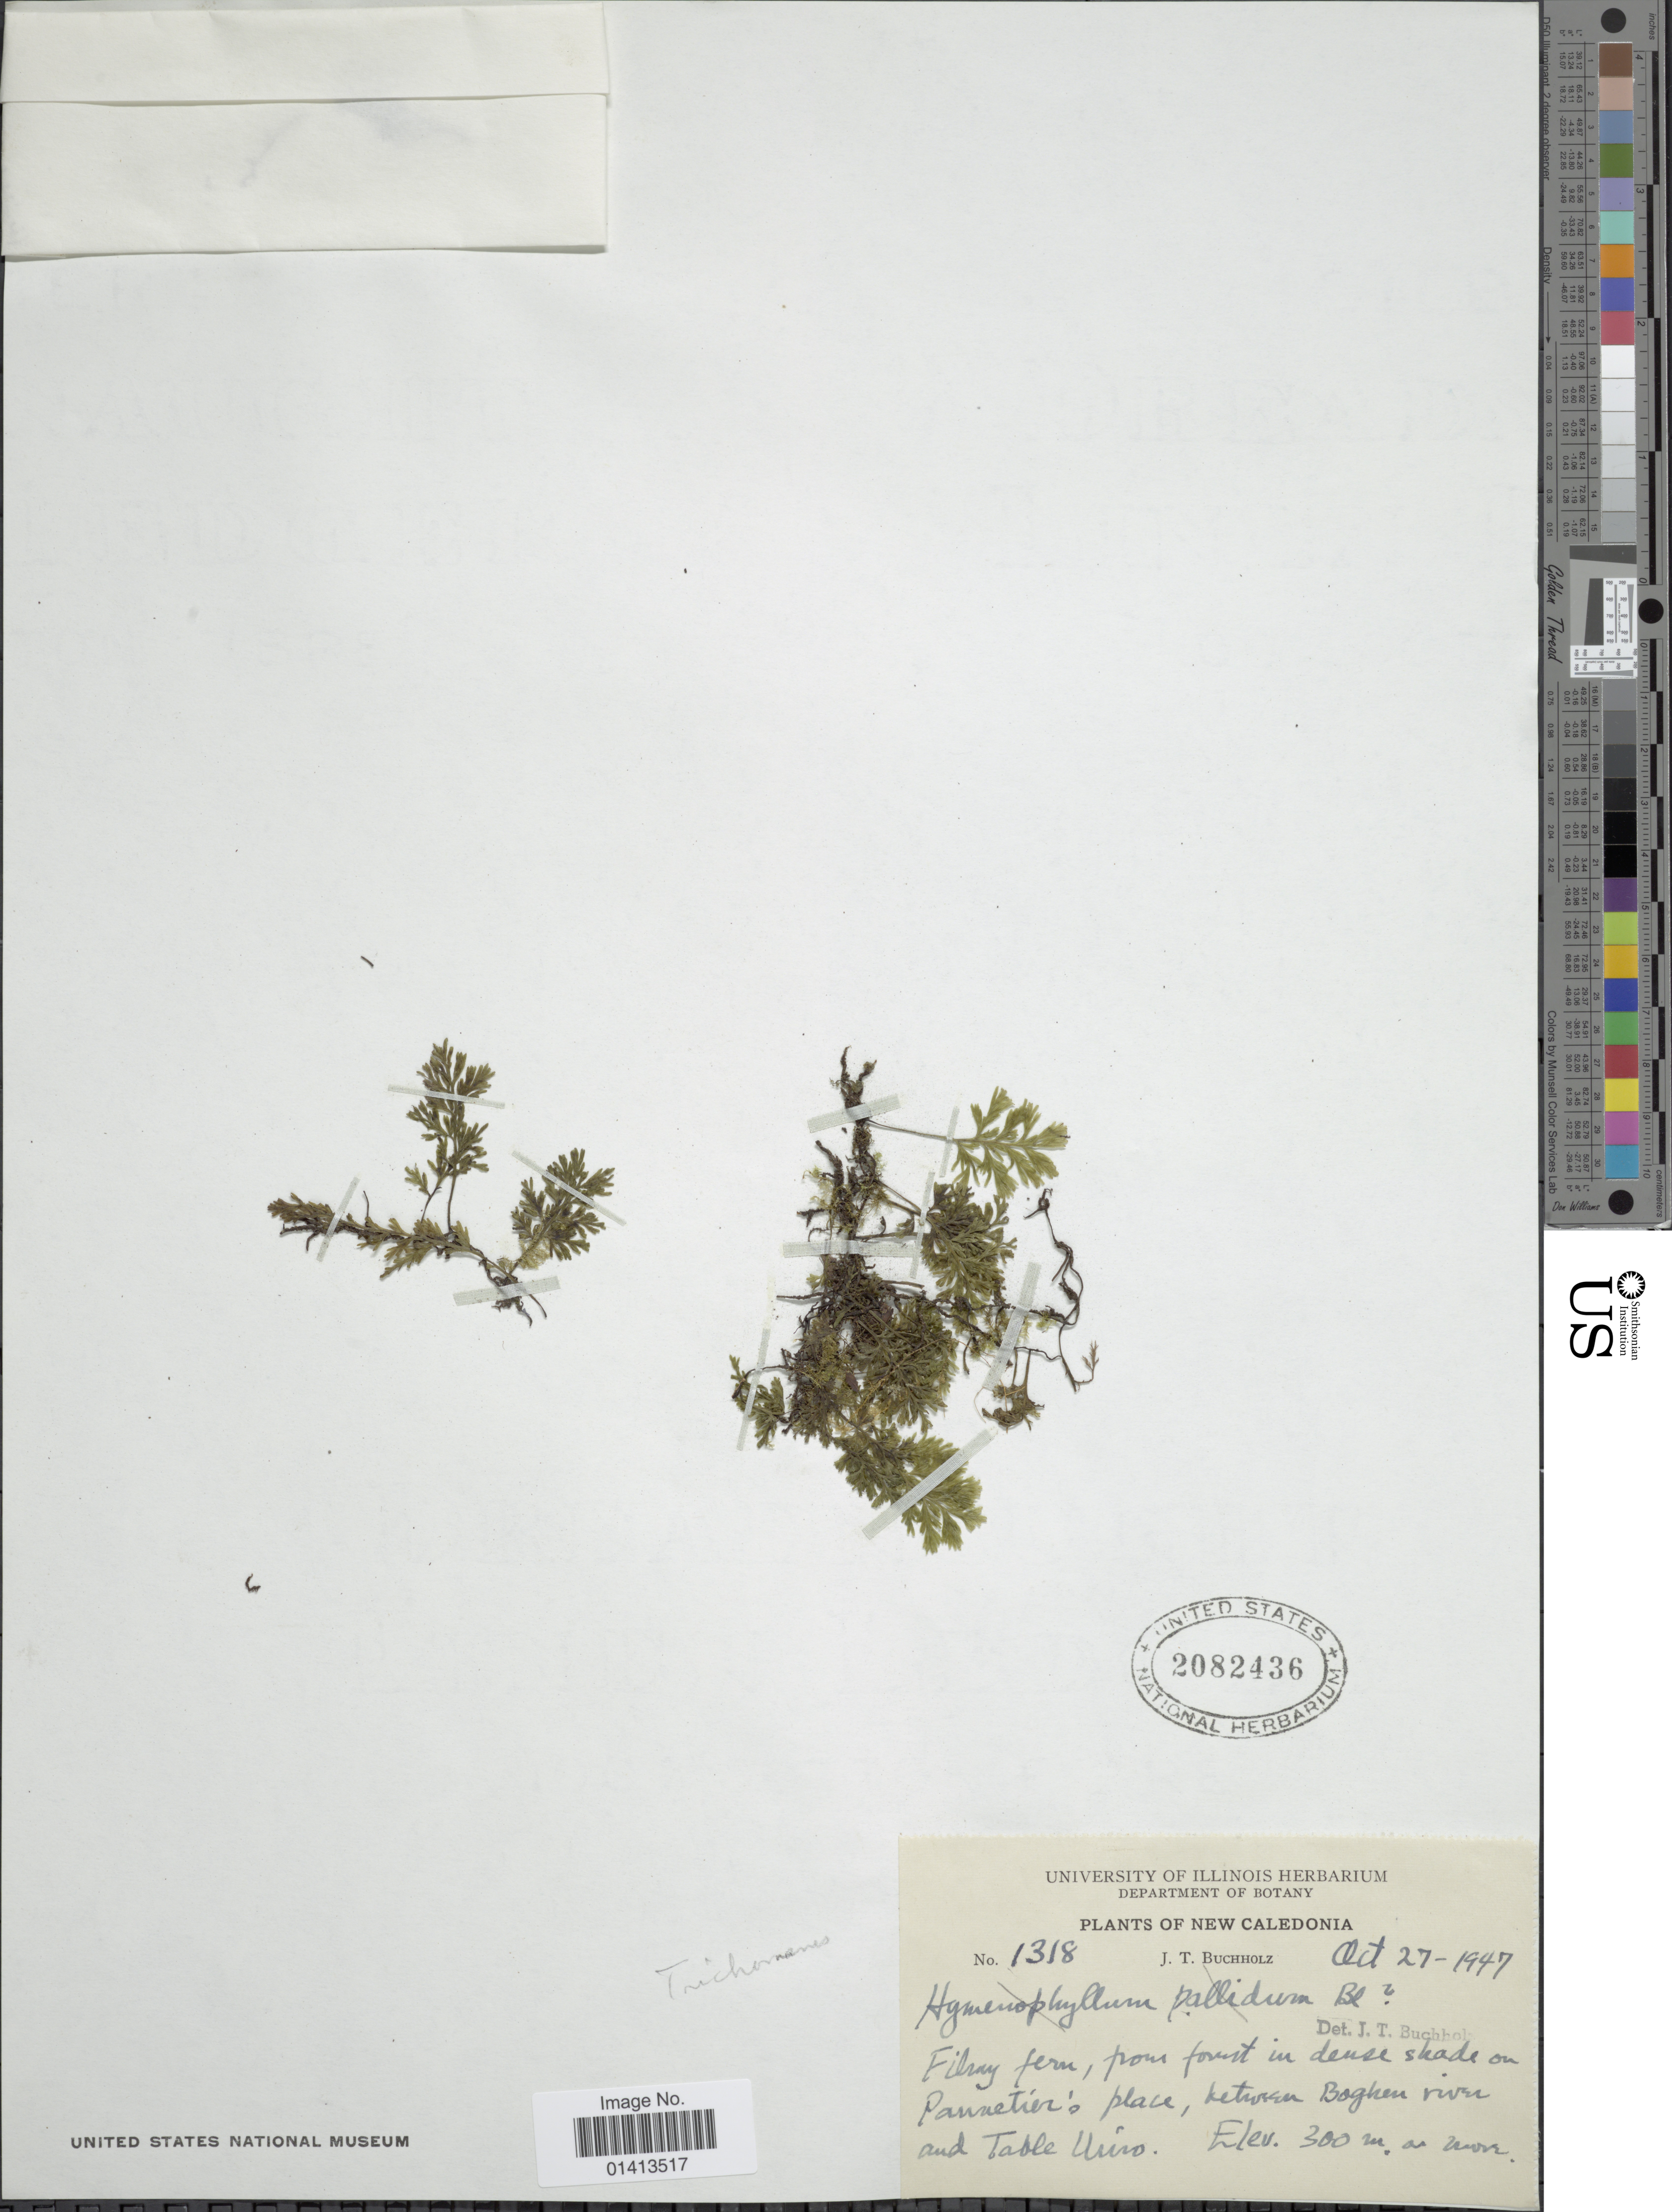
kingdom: Plantae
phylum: Tracheophyta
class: Polypodiopsida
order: Hymenophyllales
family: Hymenophyllaceae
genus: Crepidomanes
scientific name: Crepidomanes sp.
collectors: J. T. Buchholz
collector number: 1318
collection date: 1947-10-27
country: New Caledonia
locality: Pannetiers place, between Boghen river and Table Unio [interpreted]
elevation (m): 300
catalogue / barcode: US 2082436